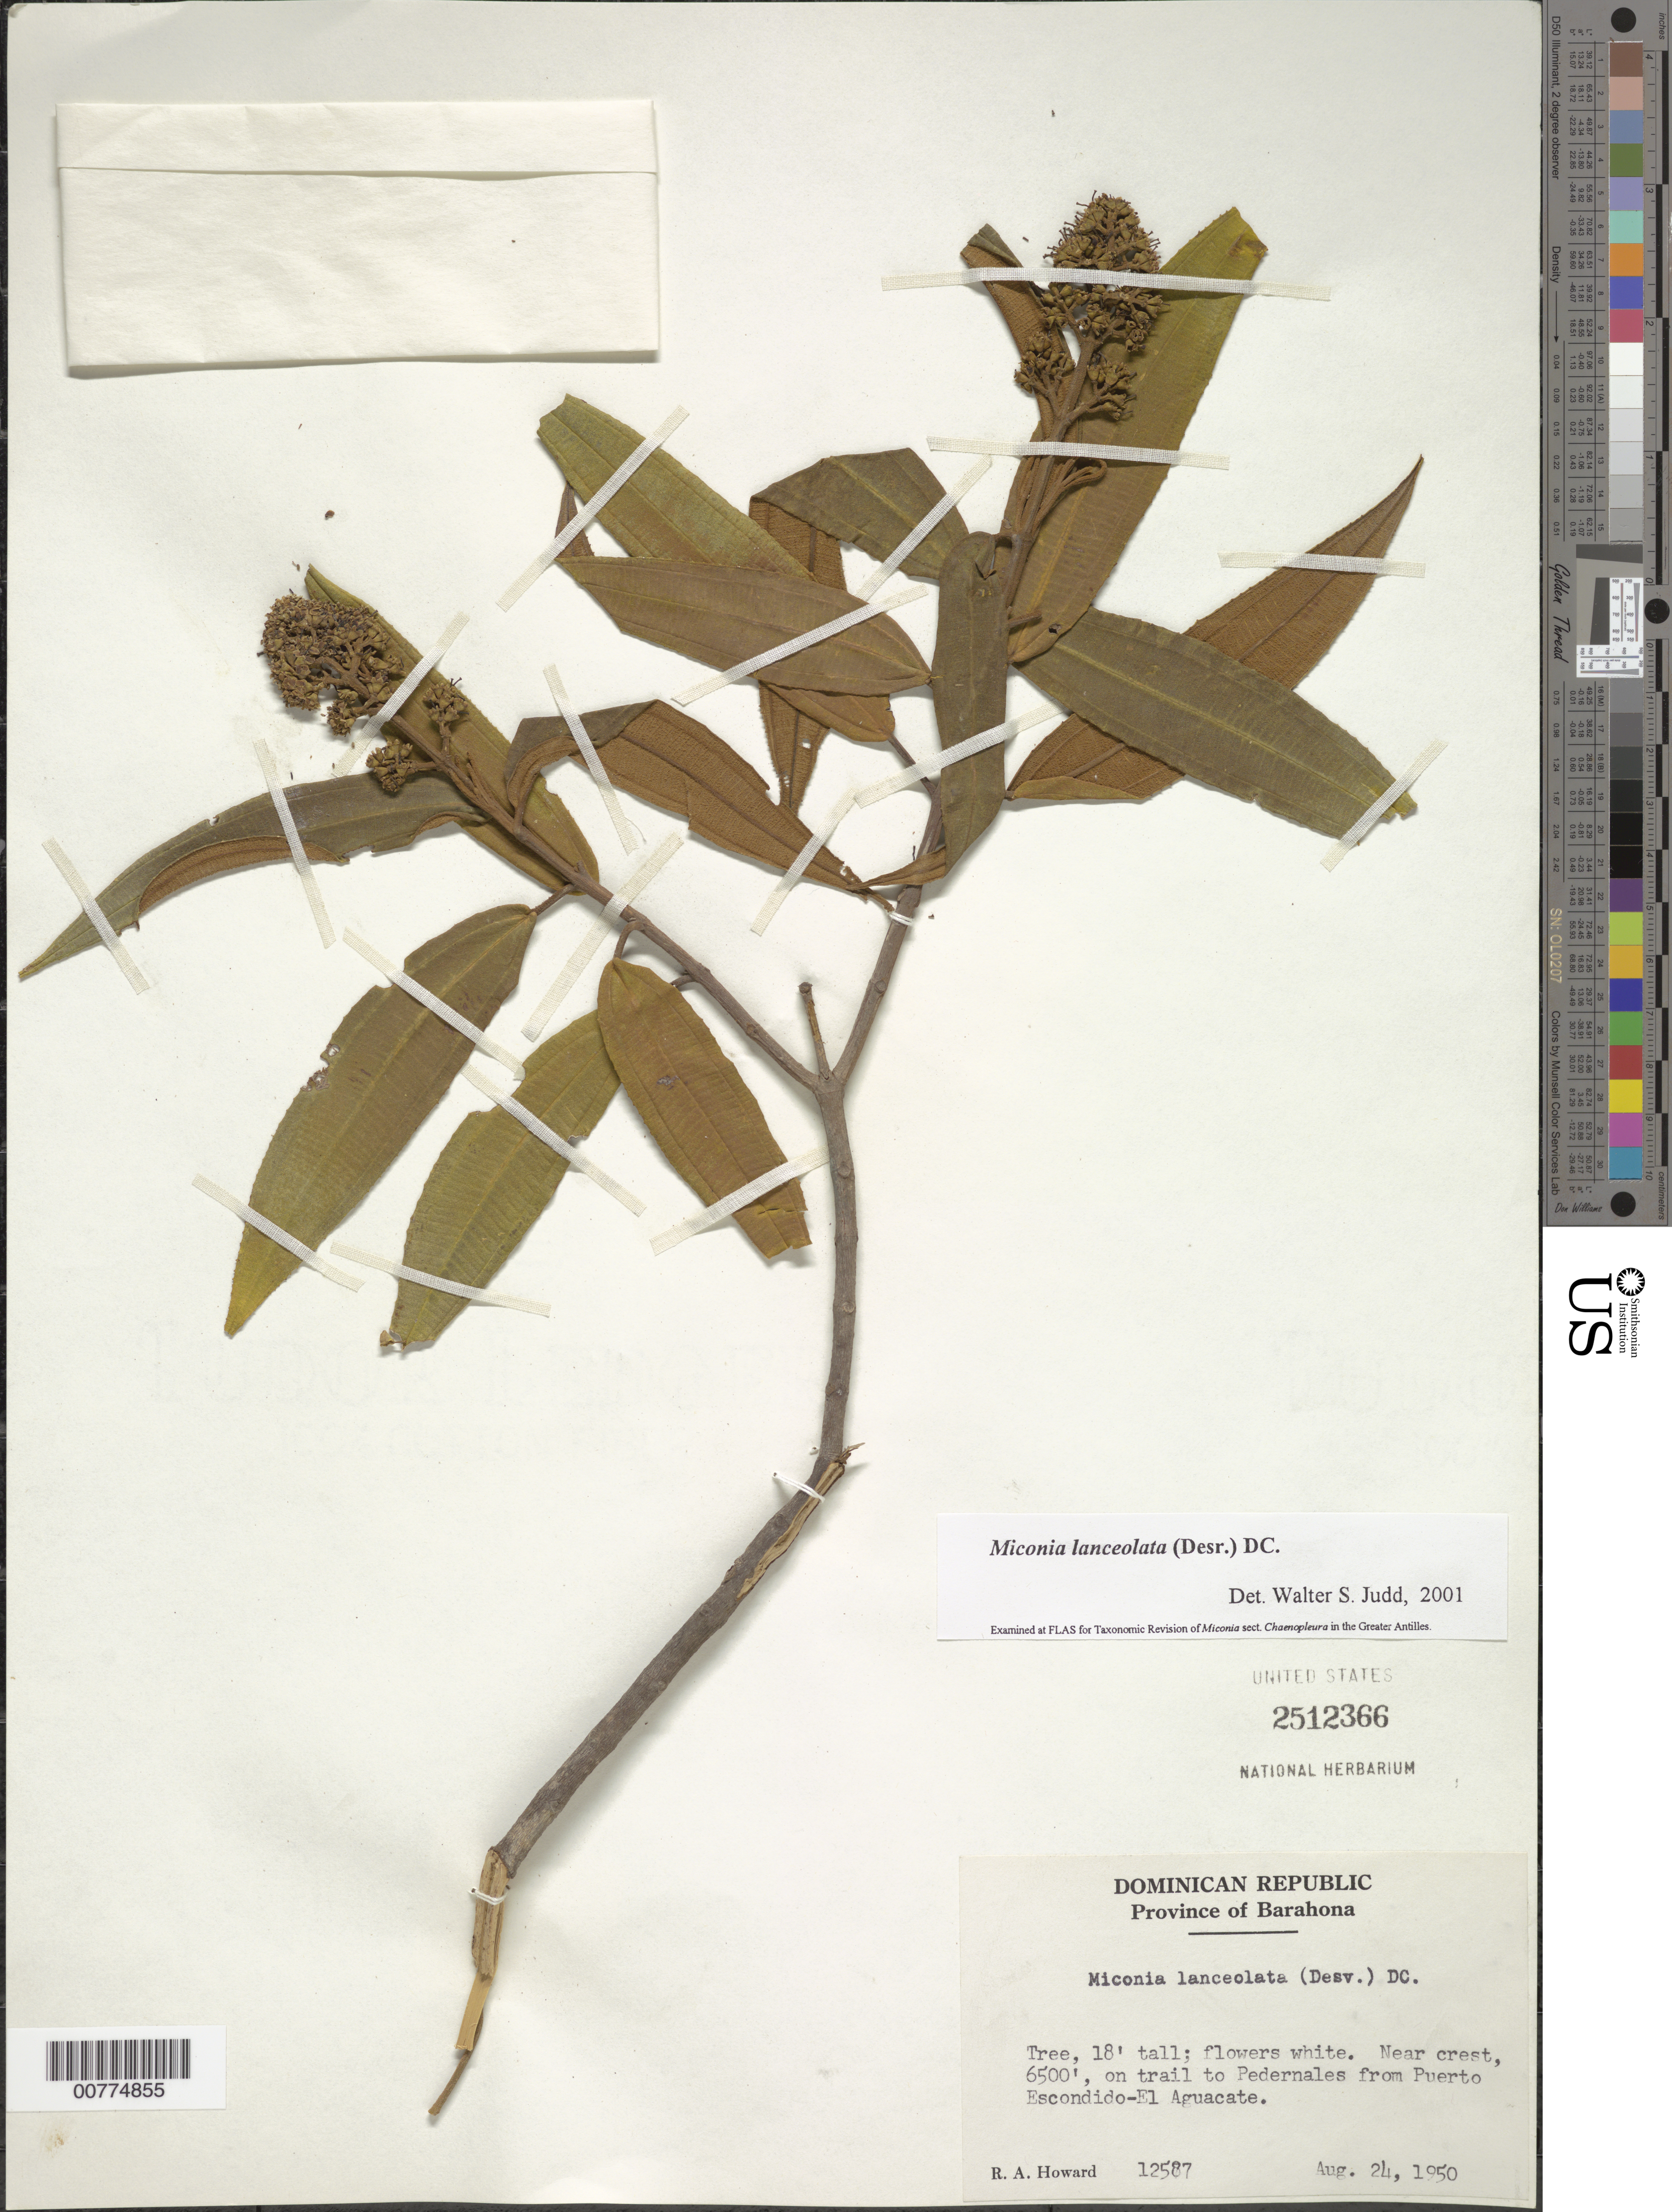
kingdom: Plantae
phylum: Tracheophyta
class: Magnoliopsida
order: Myrtales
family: Melastomataceae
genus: Miconia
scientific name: Miconia lanceolata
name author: (Desr.) DC.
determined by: Judd, Walter S.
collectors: R. A. Howard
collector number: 12587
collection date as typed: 24 Aug 1950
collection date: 1950-08-24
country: Dominican Republic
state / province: Barahona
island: Hispaniola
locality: On trail to Pedernales from Puerto Escondido-El Aguacate.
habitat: Near crest.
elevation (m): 1981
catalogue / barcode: US 2512366